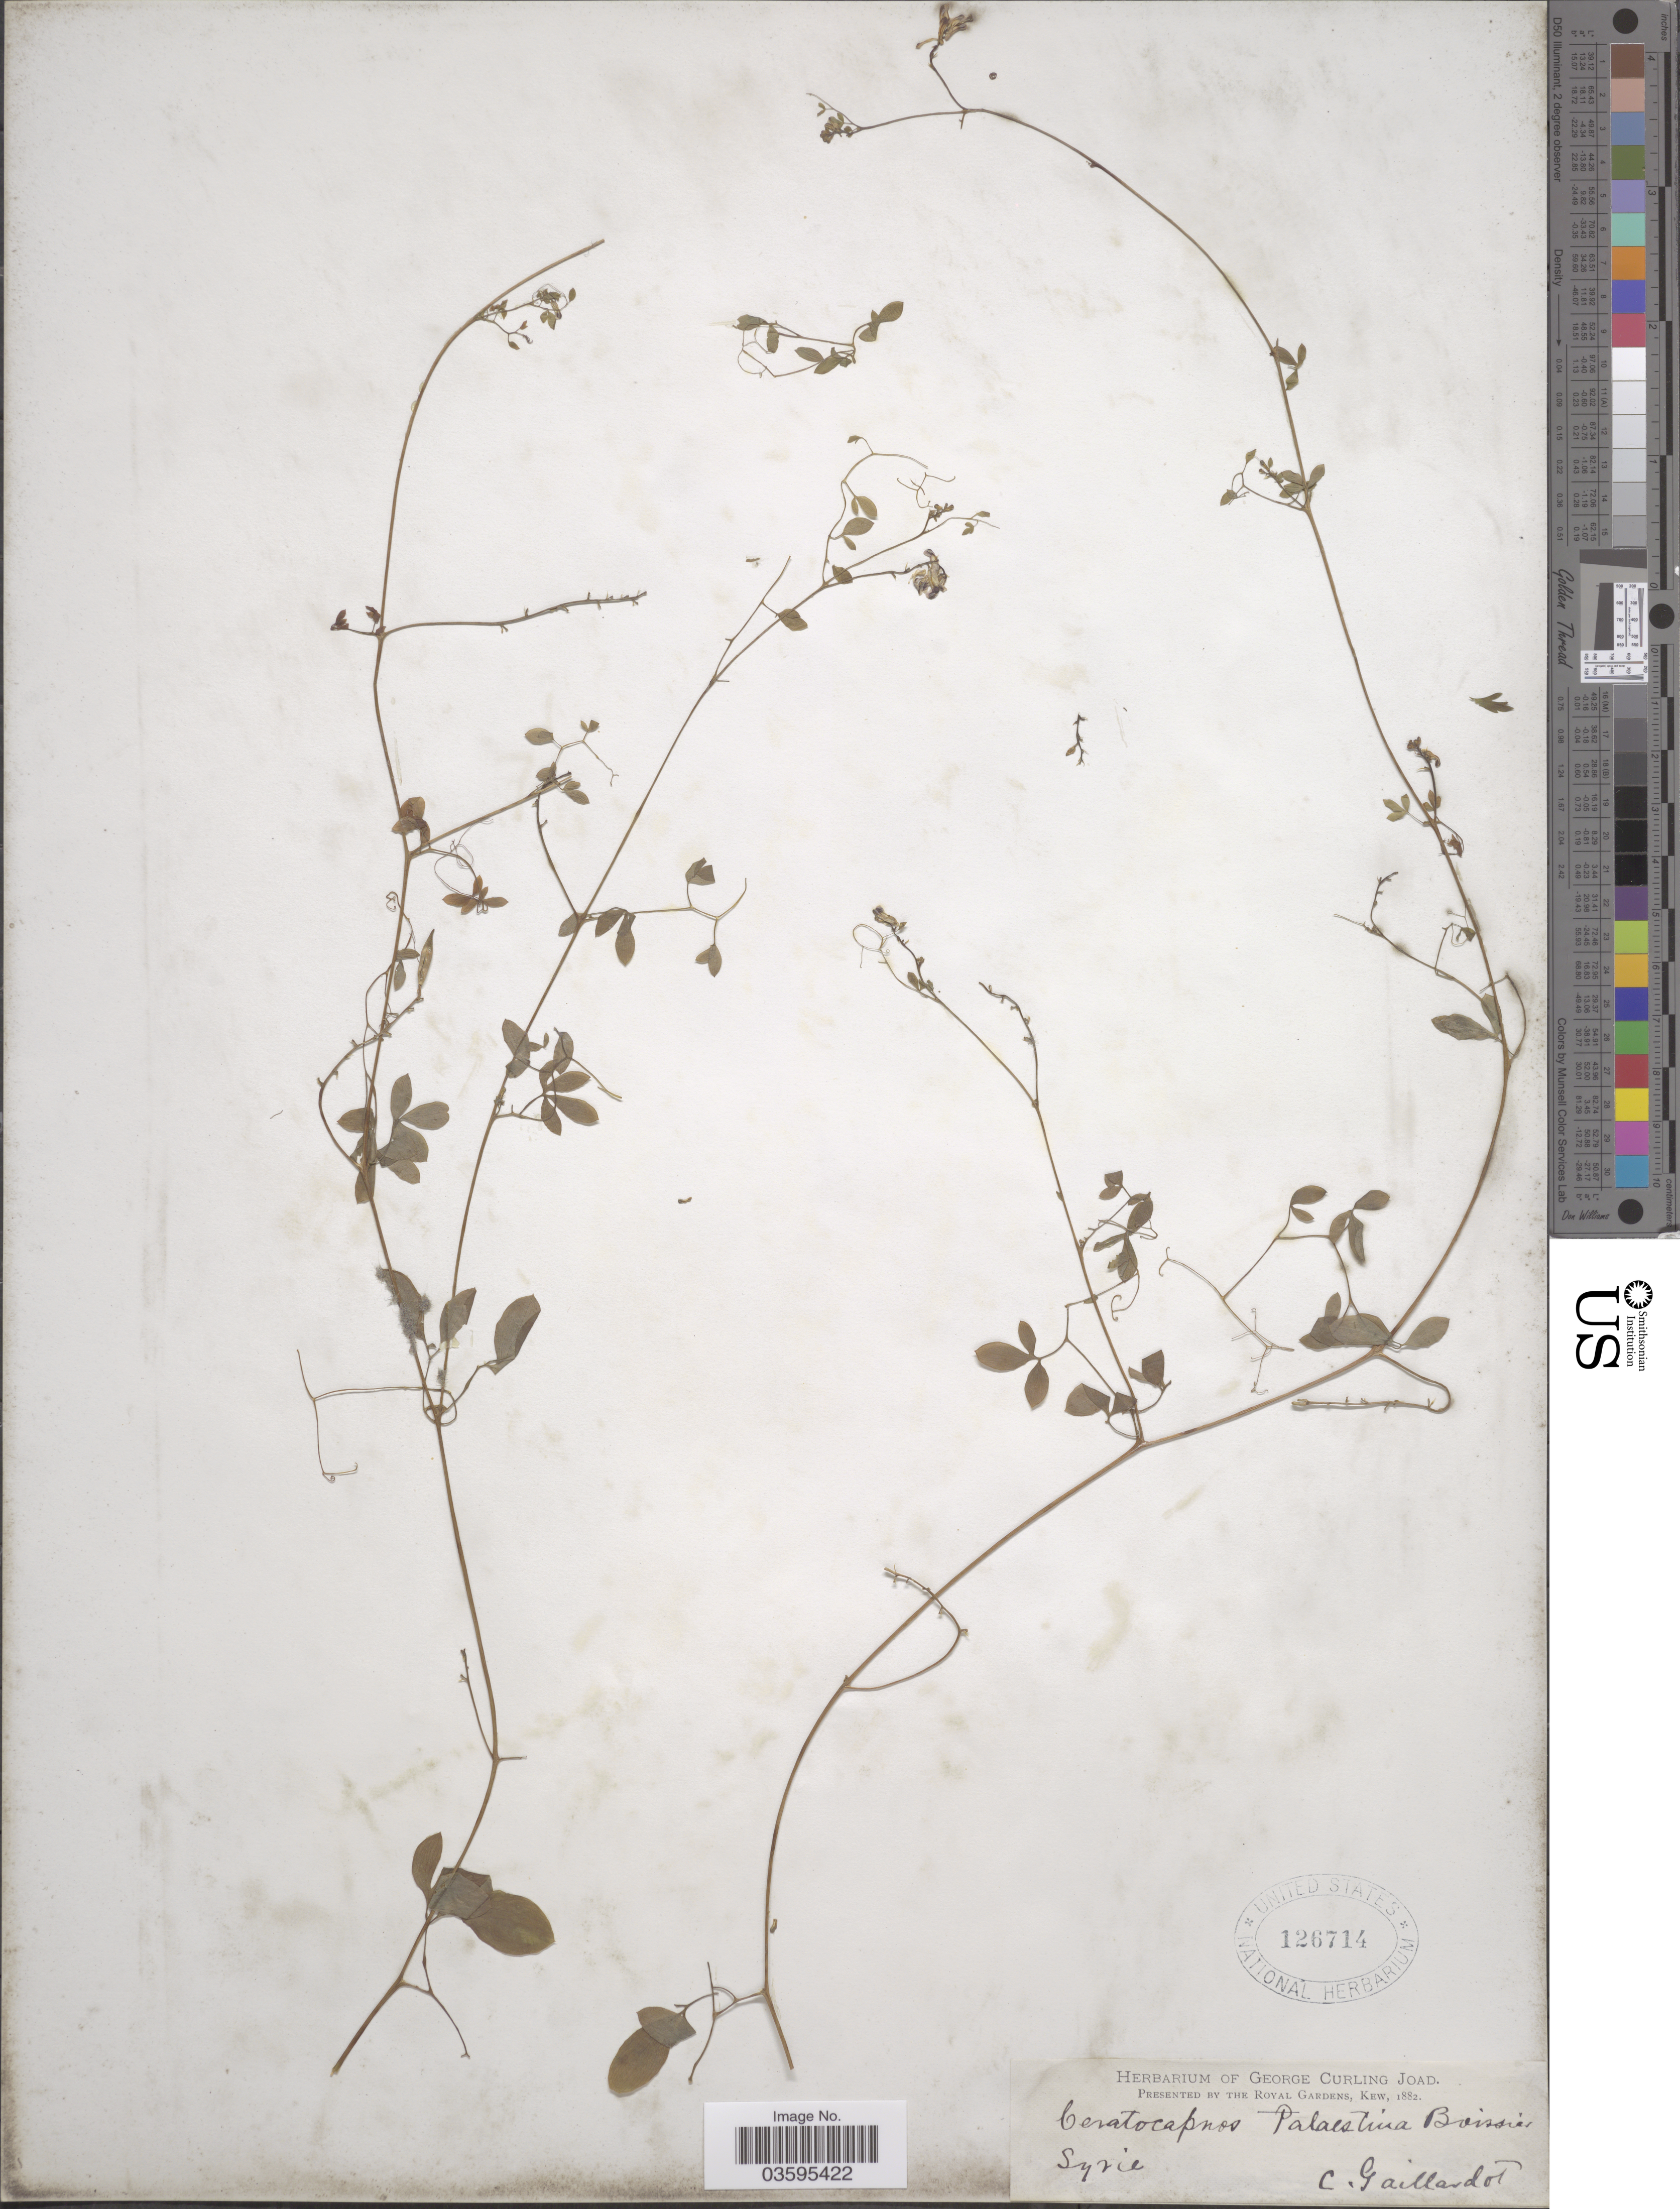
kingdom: Plantae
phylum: Tracheophyta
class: Magnoliopsida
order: Ranunculales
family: Papaveraceae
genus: Corydalis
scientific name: Corydalis palaestina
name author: (Boiss.) Prantl & Kundig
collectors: C. Gaillardot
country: Syria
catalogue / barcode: US 126714